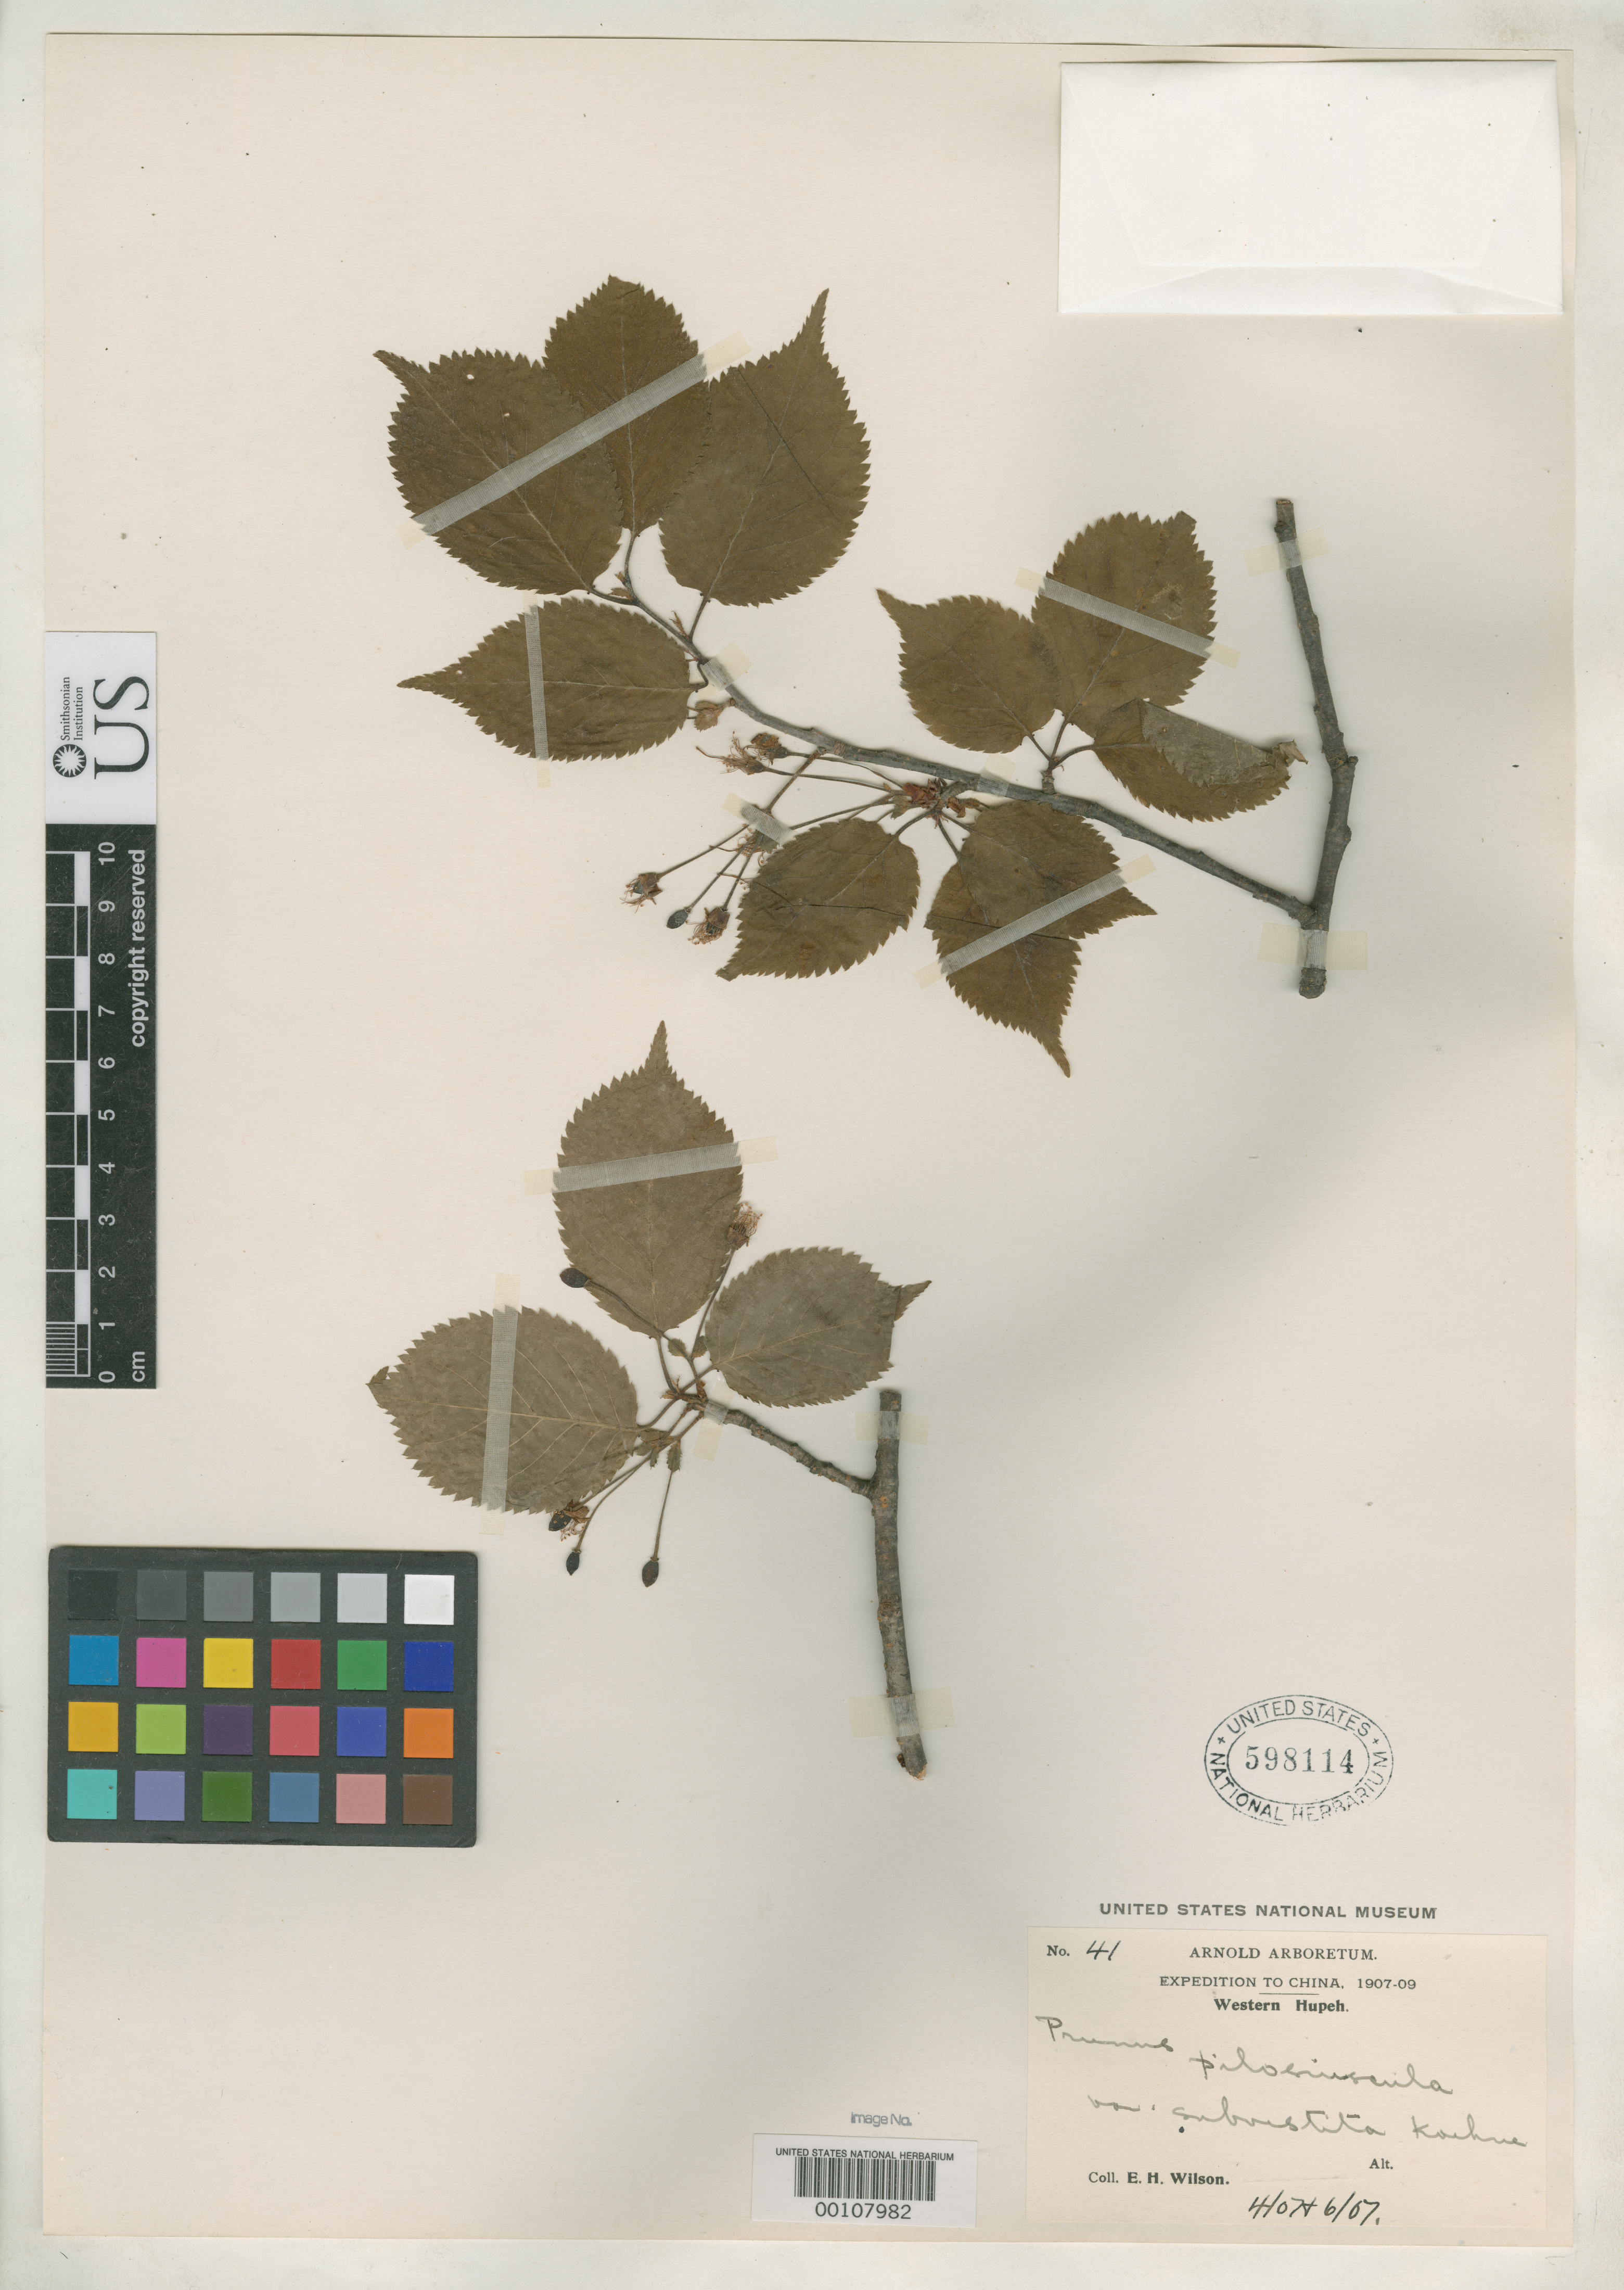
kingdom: Plantae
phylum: Tracheophyta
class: Magnoliopsida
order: Rosales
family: Rosaceae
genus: Prunus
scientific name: Prunus pilosiuscula var. subvestita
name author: Koehne in Sarg.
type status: Isotype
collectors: E. H. Wilson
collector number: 41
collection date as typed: May 1907 to -- Jun 1907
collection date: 1907-05/1907-06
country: China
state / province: Hubei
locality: Patung Hsien.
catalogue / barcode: US 598114